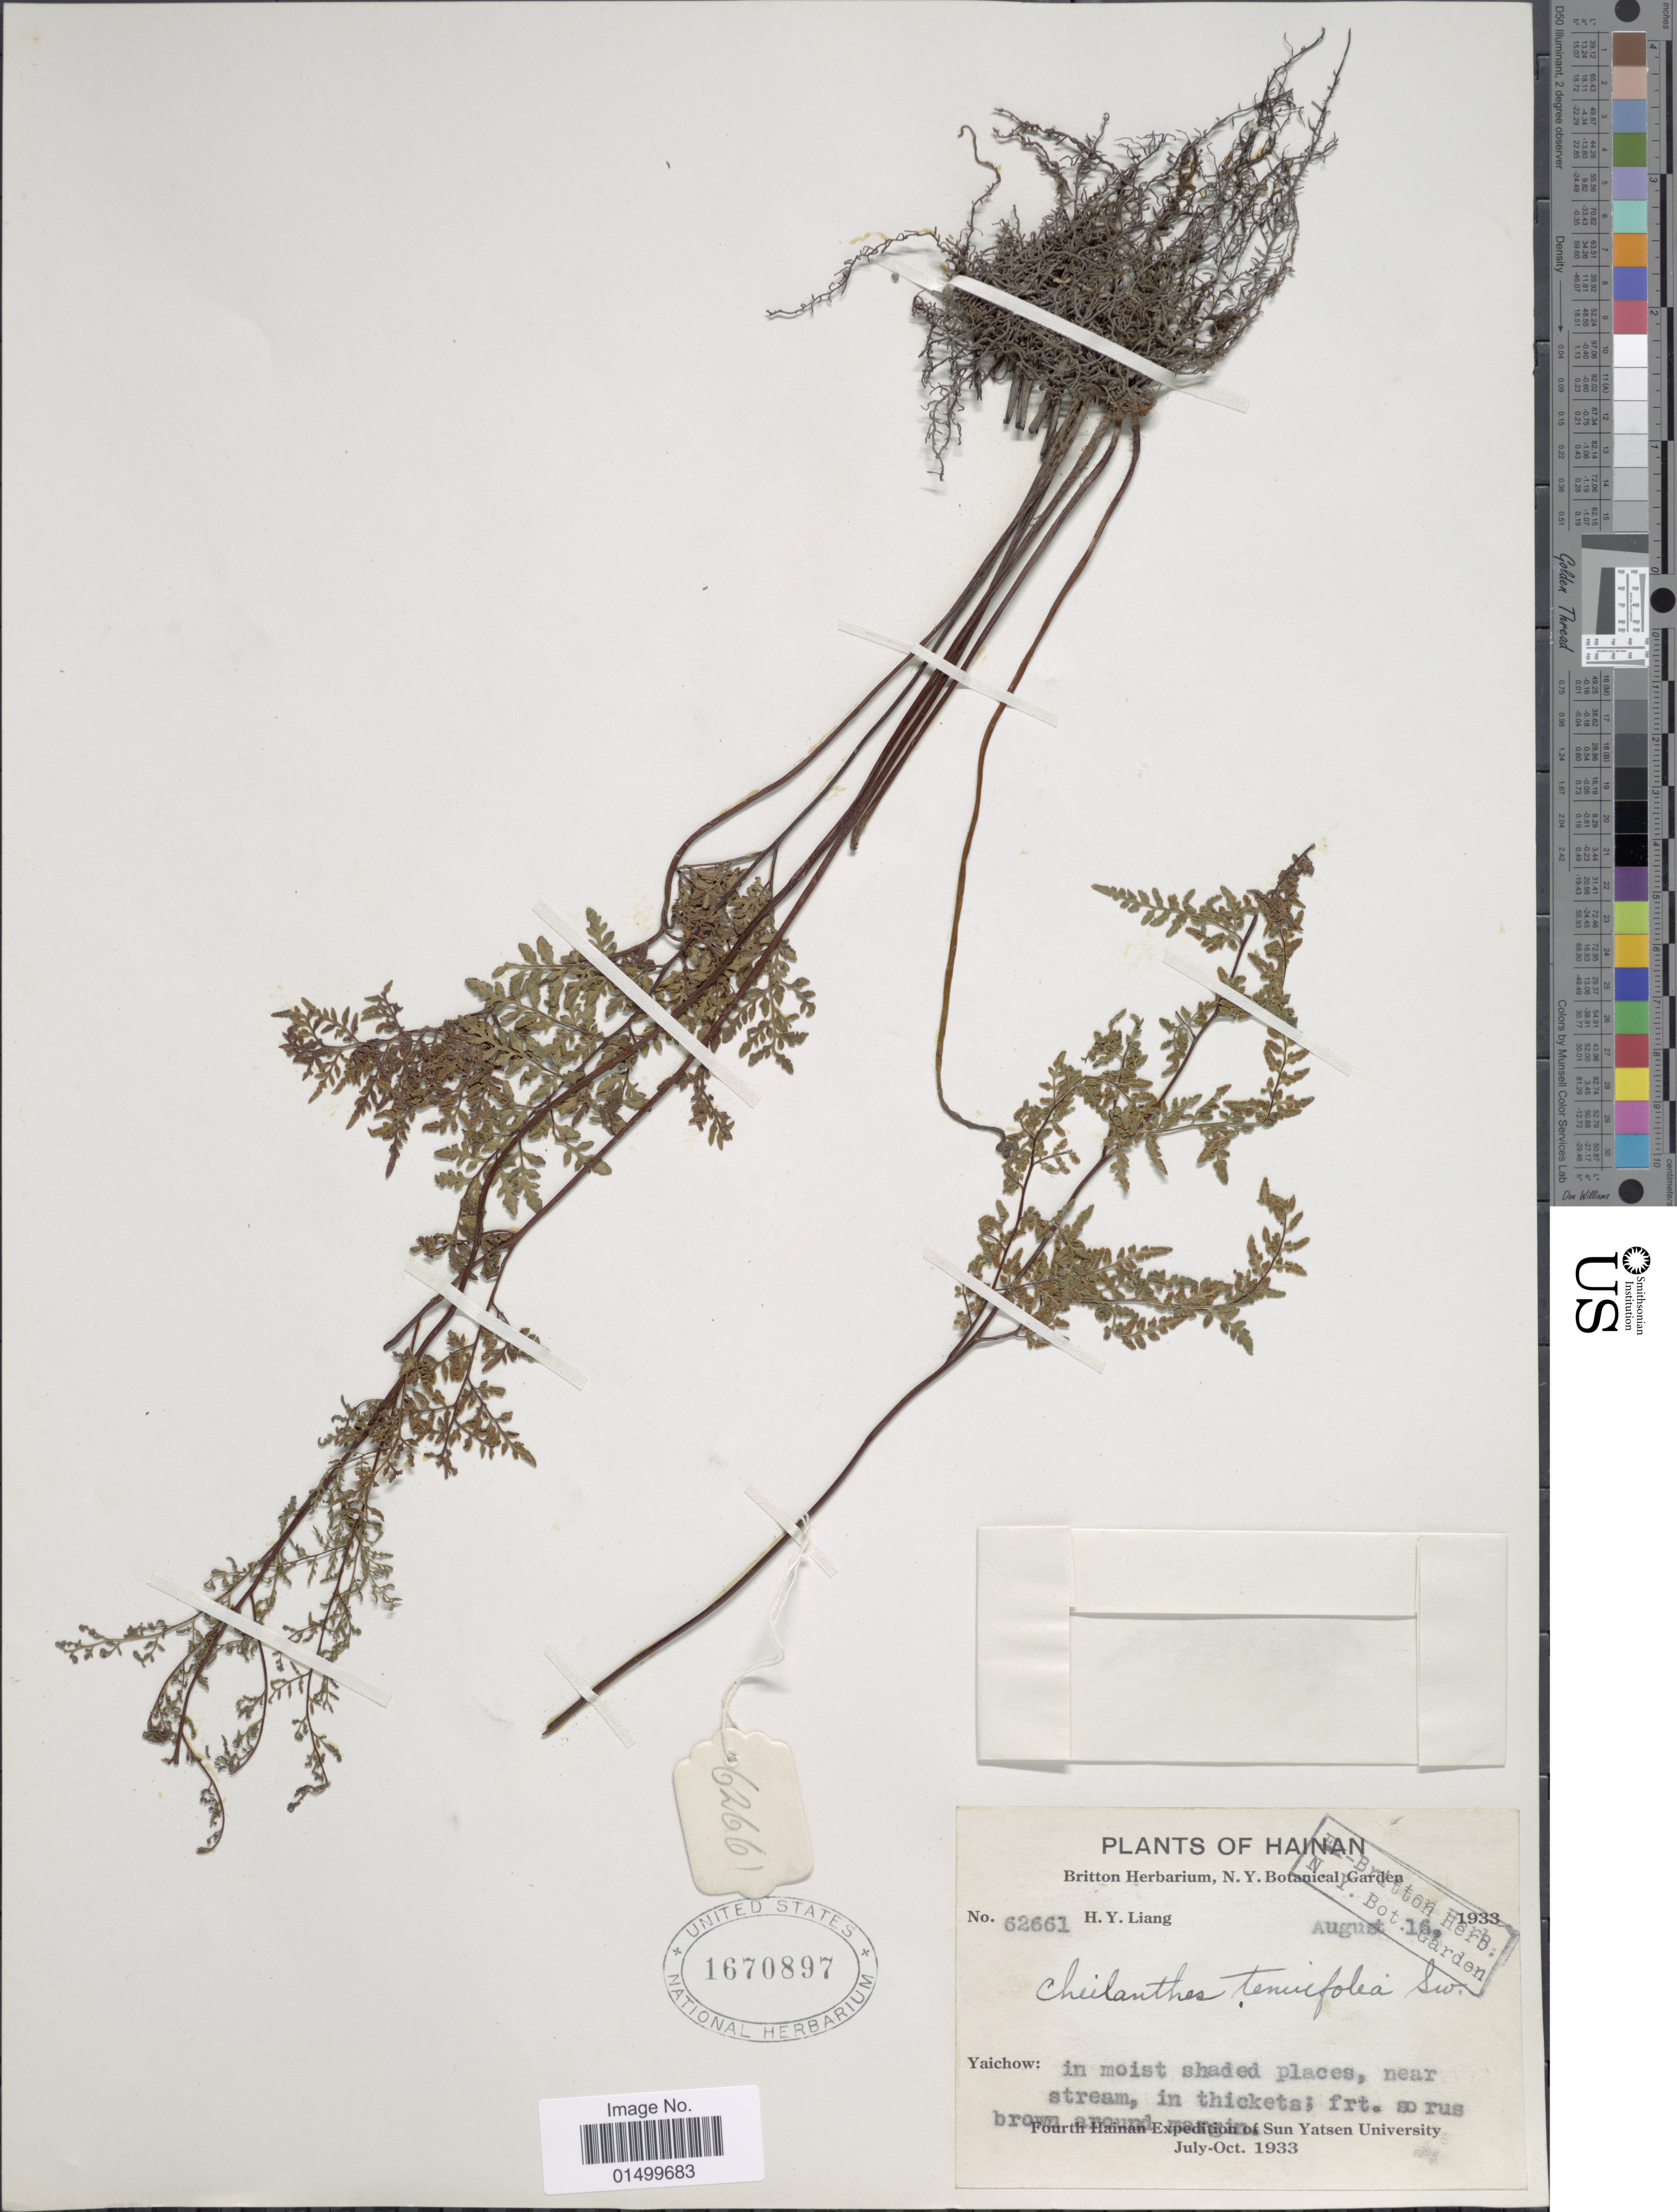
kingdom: Plantae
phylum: Tracheophyta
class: Polypodiopsida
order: Polypodiales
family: Pteridaceae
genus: Cheilanthes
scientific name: Cheilanthes tenuifolia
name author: (Burm. f.) Sw.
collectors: H. Y. Liang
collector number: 62661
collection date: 1933-08-16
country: China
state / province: Hainan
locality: Yaichow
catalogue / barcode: US 1670897